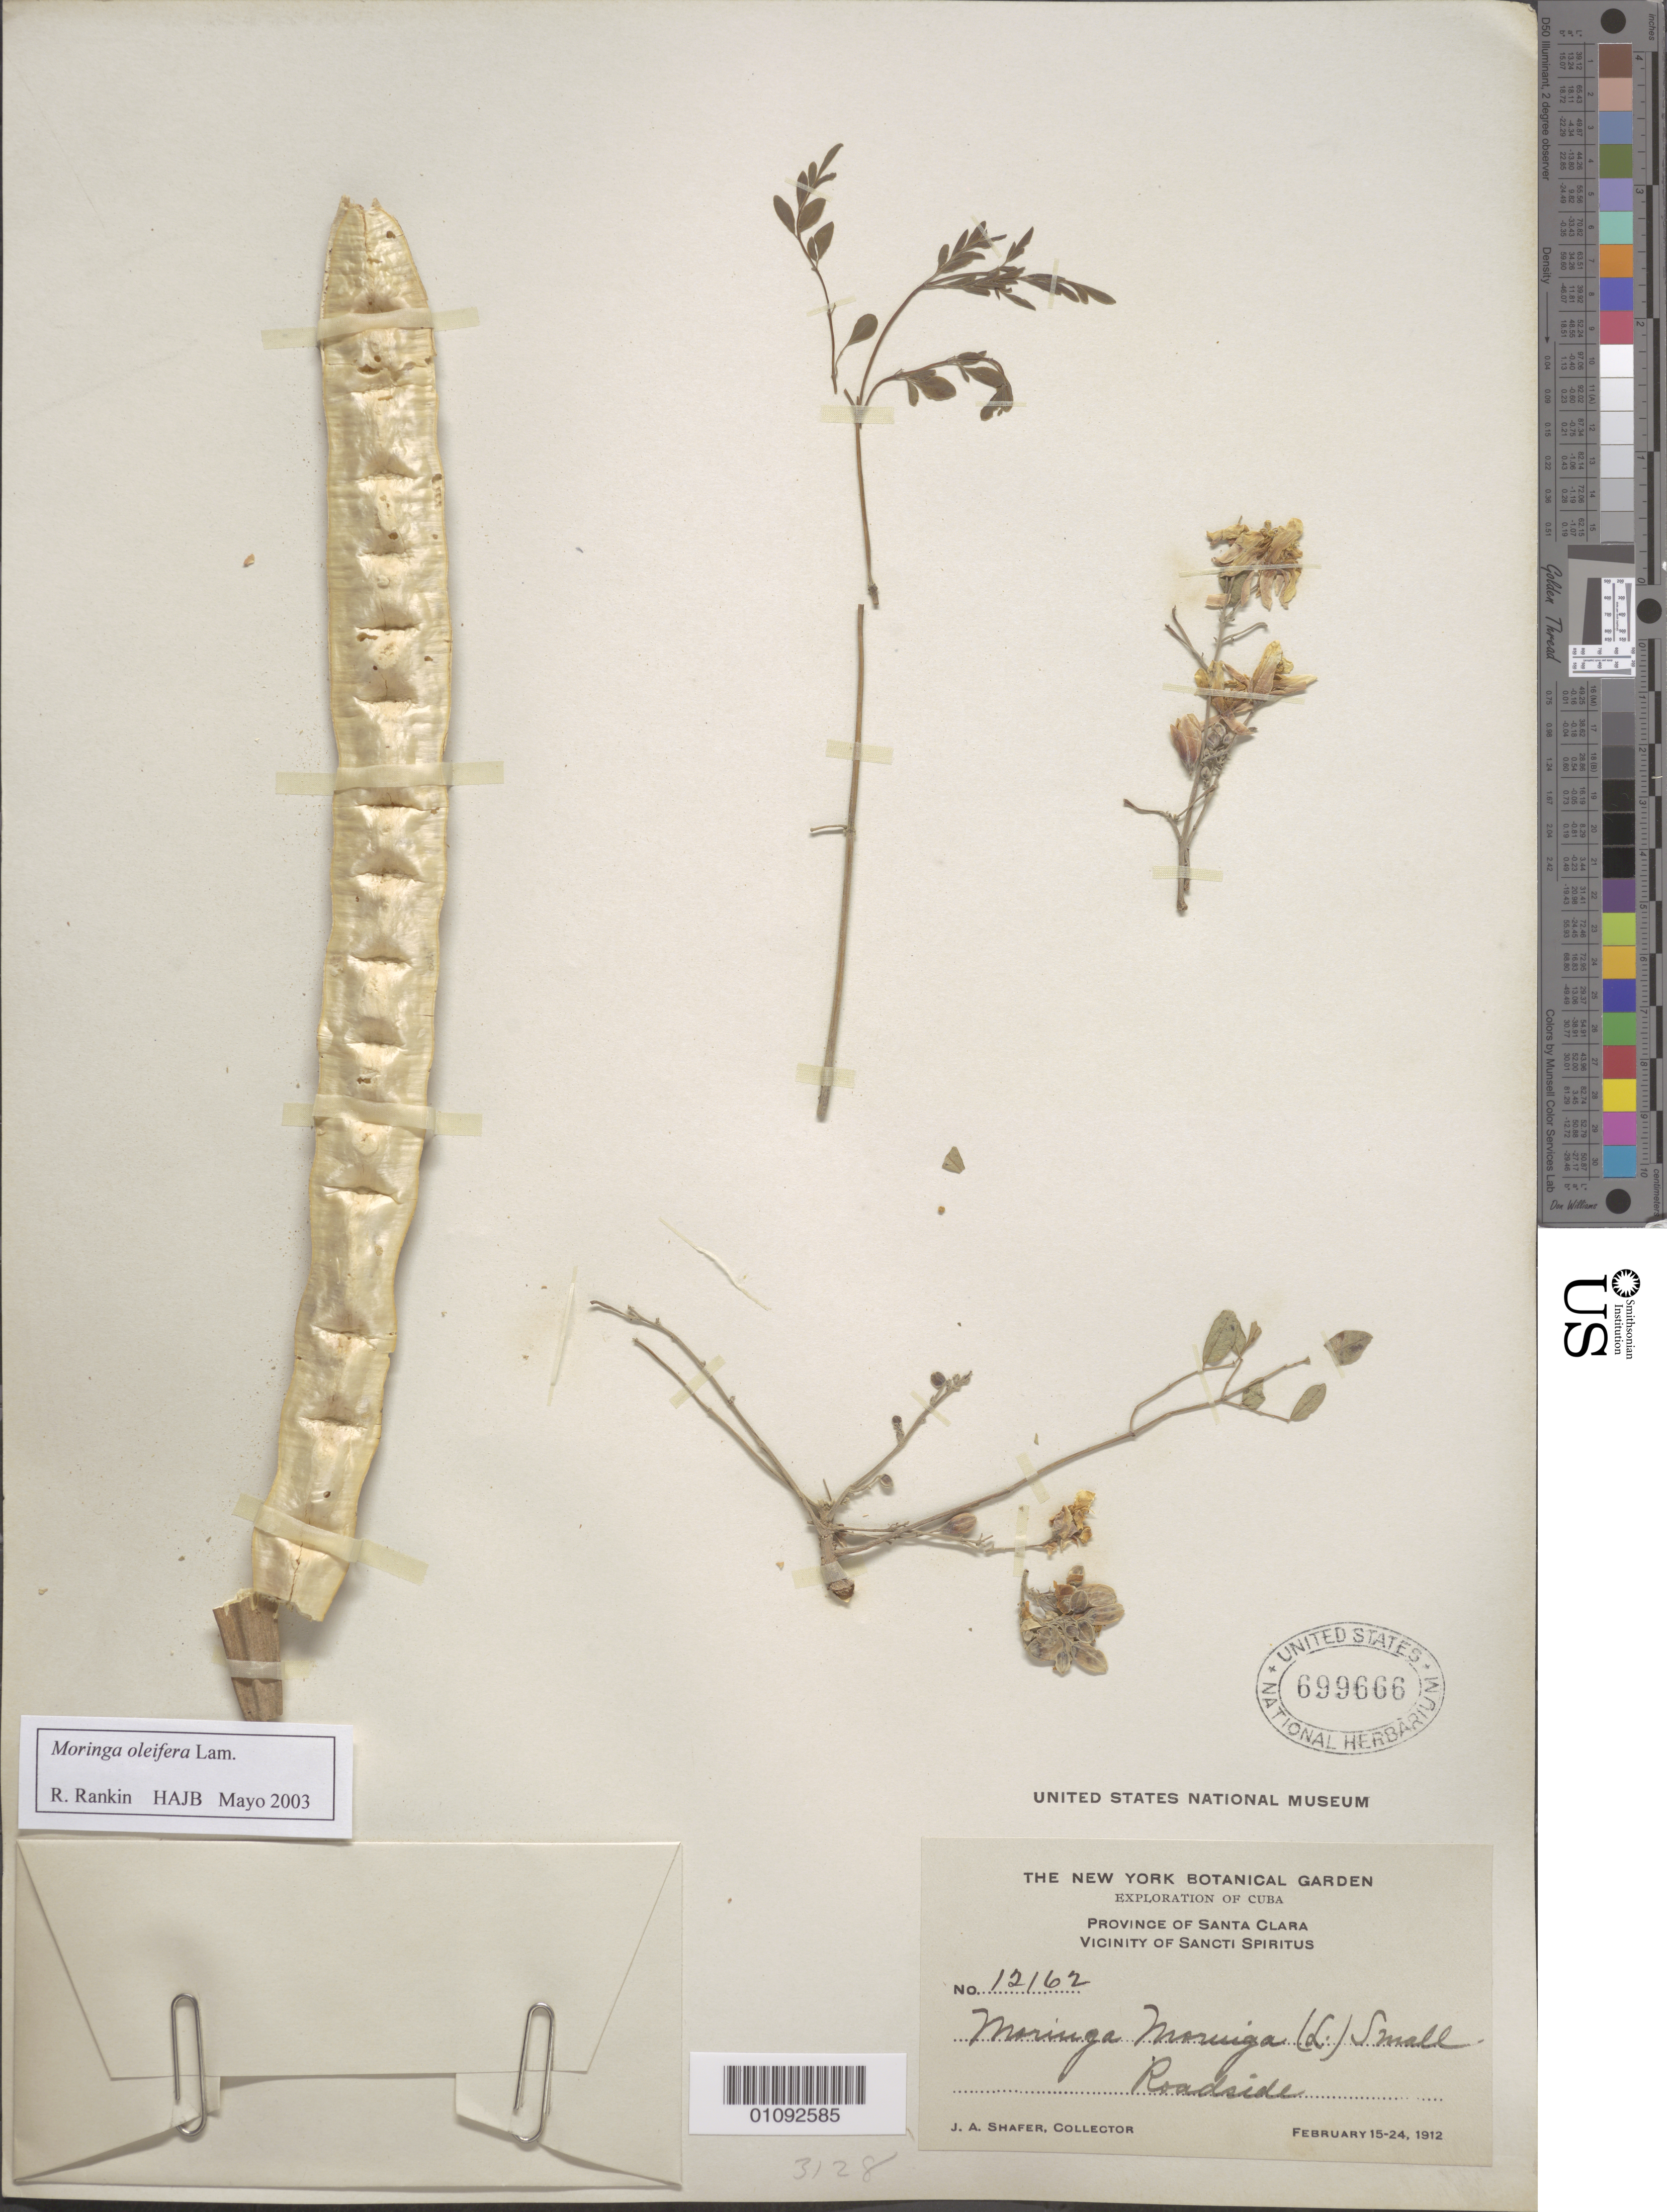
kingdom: Plantae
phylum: Tracheophyta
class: Magnoliopsida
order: Brassicales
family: Moringaceae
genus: Moringa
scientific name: Moringa oleifera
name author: Lam.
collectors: J. A. Shafer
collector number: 12162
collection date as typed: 15 Feb 1912 to 24 Feb 1912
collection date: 1912-02-15/1912-02-24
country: Cuba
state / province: Sancti Spiritus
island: Cuba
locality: Province of Santa Clara, vicinity of Sancti Spiritus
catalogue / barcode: US 699666